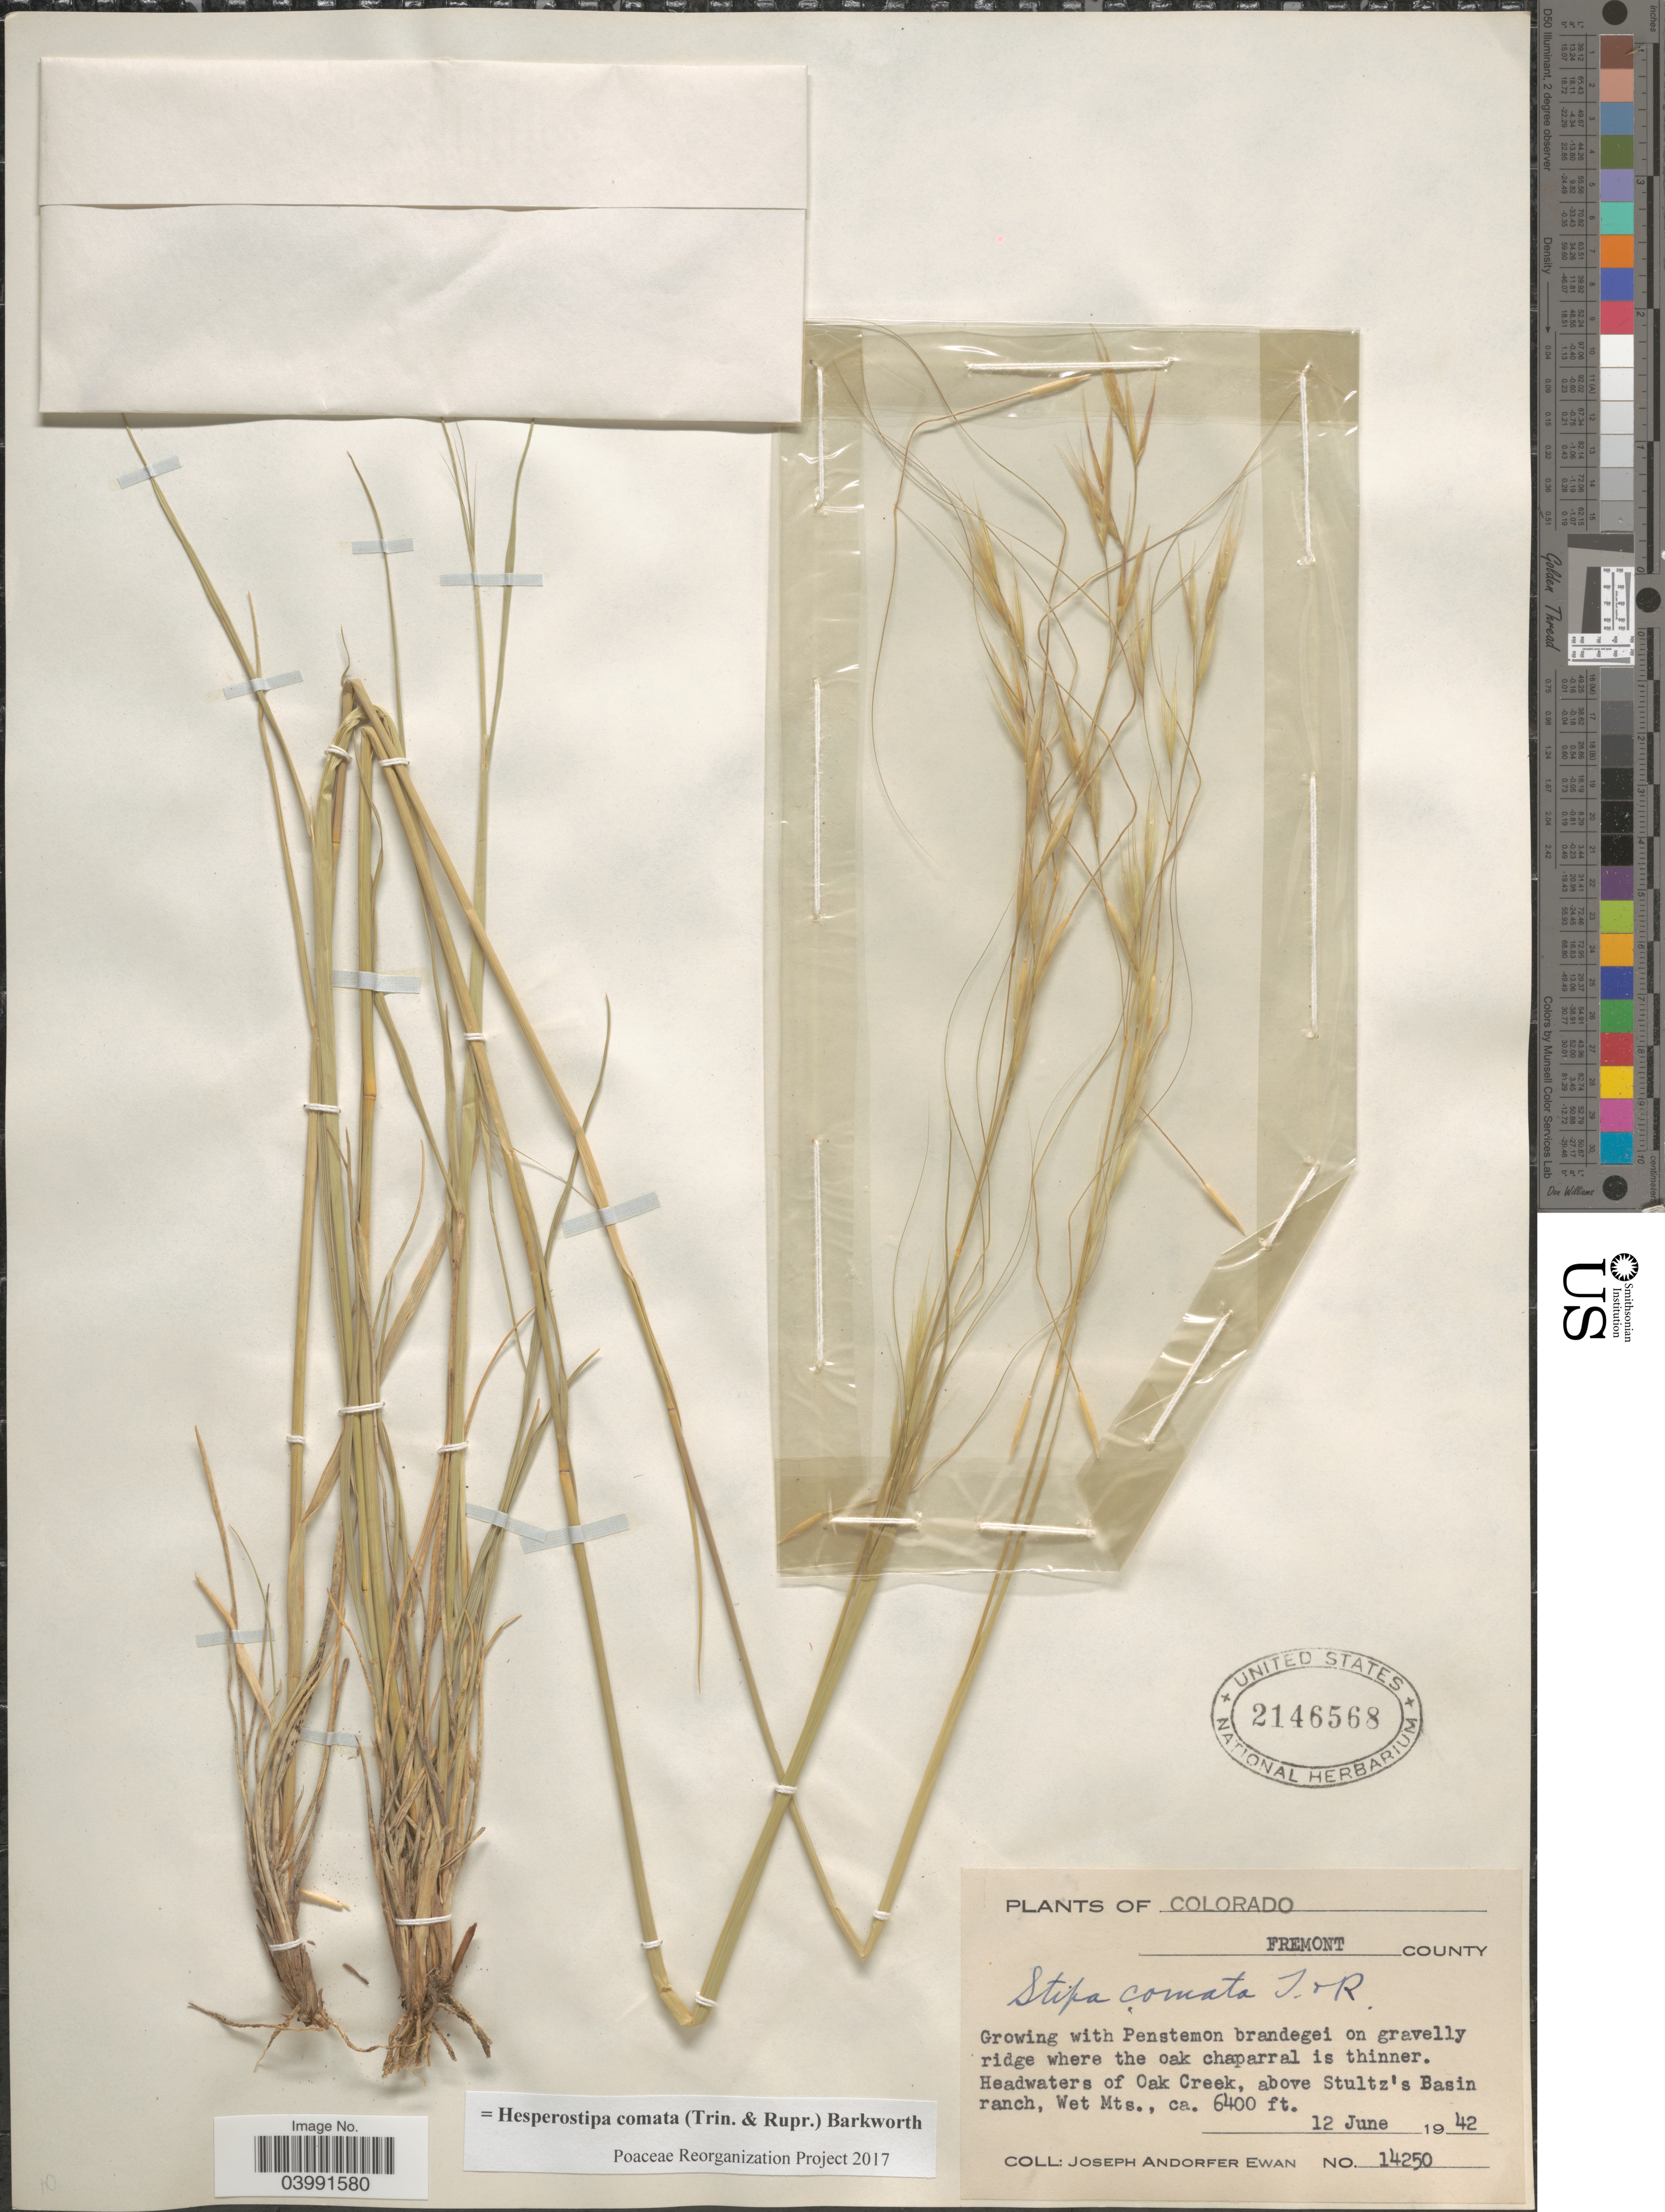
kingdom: Plantae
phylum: Tracheophyta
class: Liliopsida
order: Poales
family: Poaceae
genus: Hesperostipa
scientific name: Hesperostipa comata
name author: (Trin. & Rupr.) Barkworth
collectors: J. A. Ewan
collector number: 14250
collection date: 1942-06-12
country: United States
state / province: Colorado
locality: Fremont County. Headwaters of Oak Creek, above Stultz's Basin ranch, Wet Mts.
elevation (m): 1951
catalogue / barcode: US 2146568